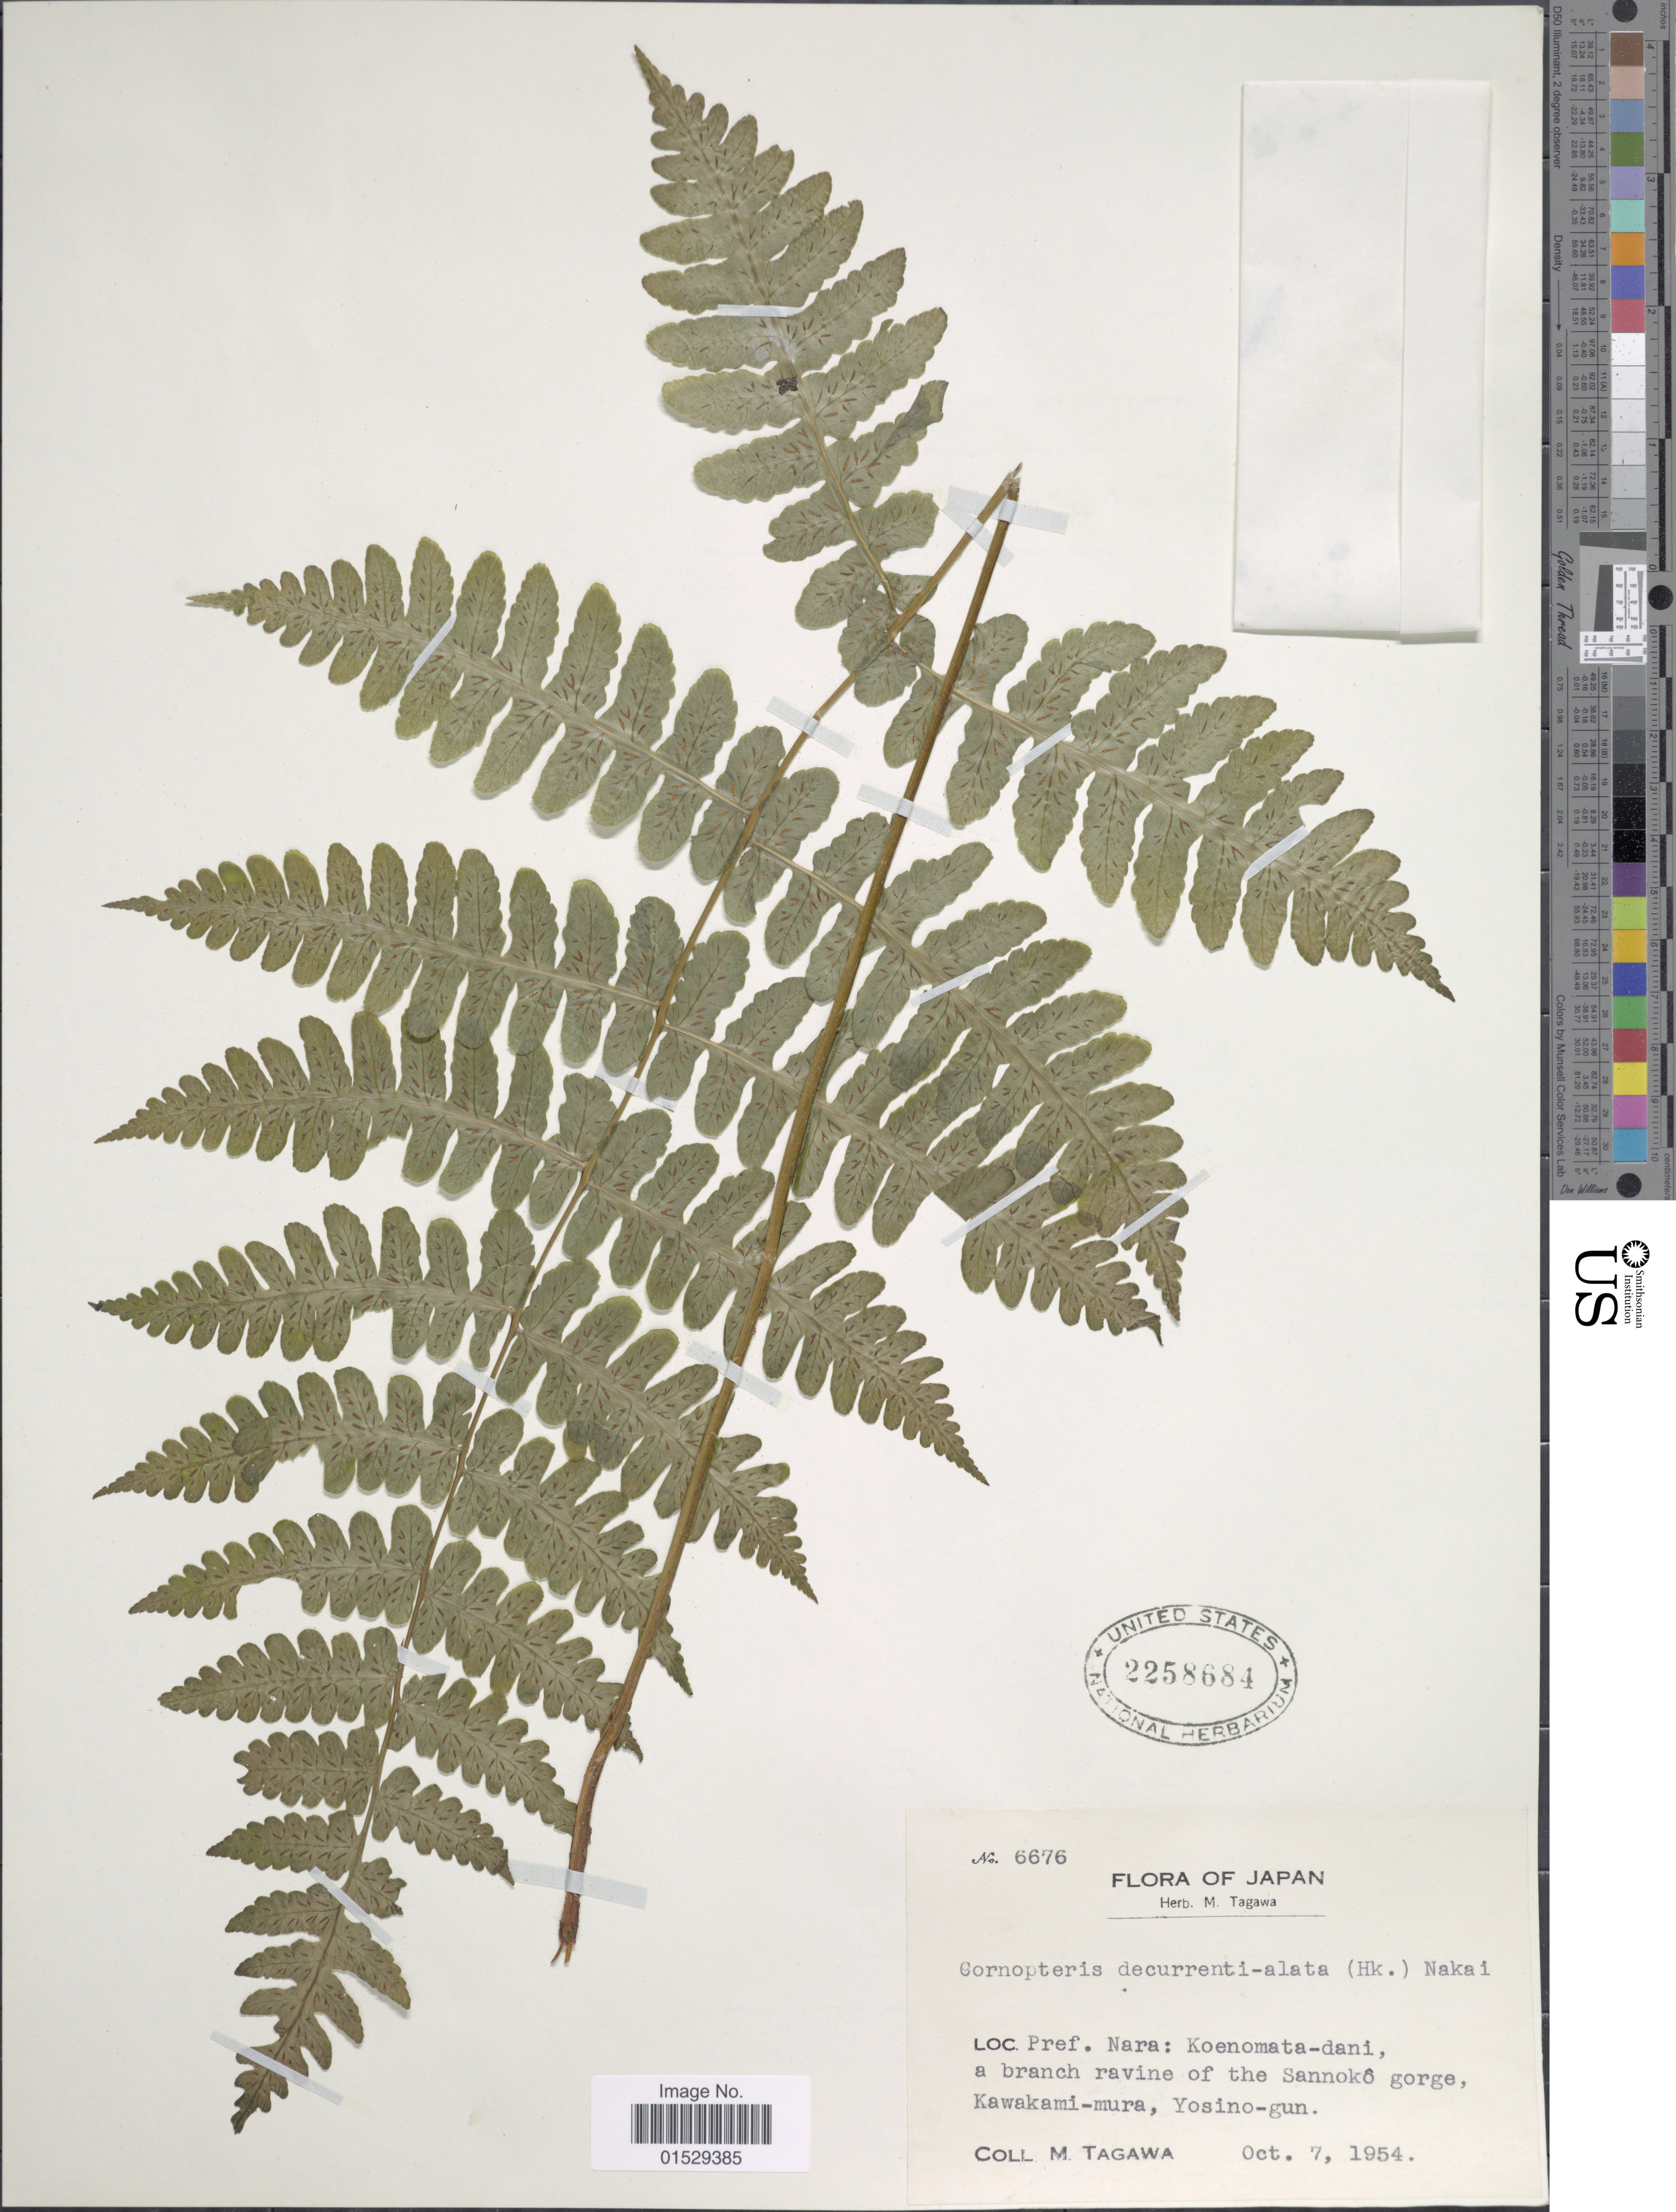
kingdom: Plantae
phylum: Tracheophyta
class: Polypodiopsida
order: Polypodiales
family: Athyriaceae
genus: Cornopteris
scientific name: Cornopteris decurrentialata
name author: (Hook.) Nakai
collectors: M. Tagawa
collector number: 6676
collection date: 1954-10-07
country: Japan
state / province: Nara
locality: Pref. Nara: Koenomata-dani, a branch ravine of the Sannoko gorge, Kawakami-mura, Yosino-gun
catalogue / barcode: US 2258684